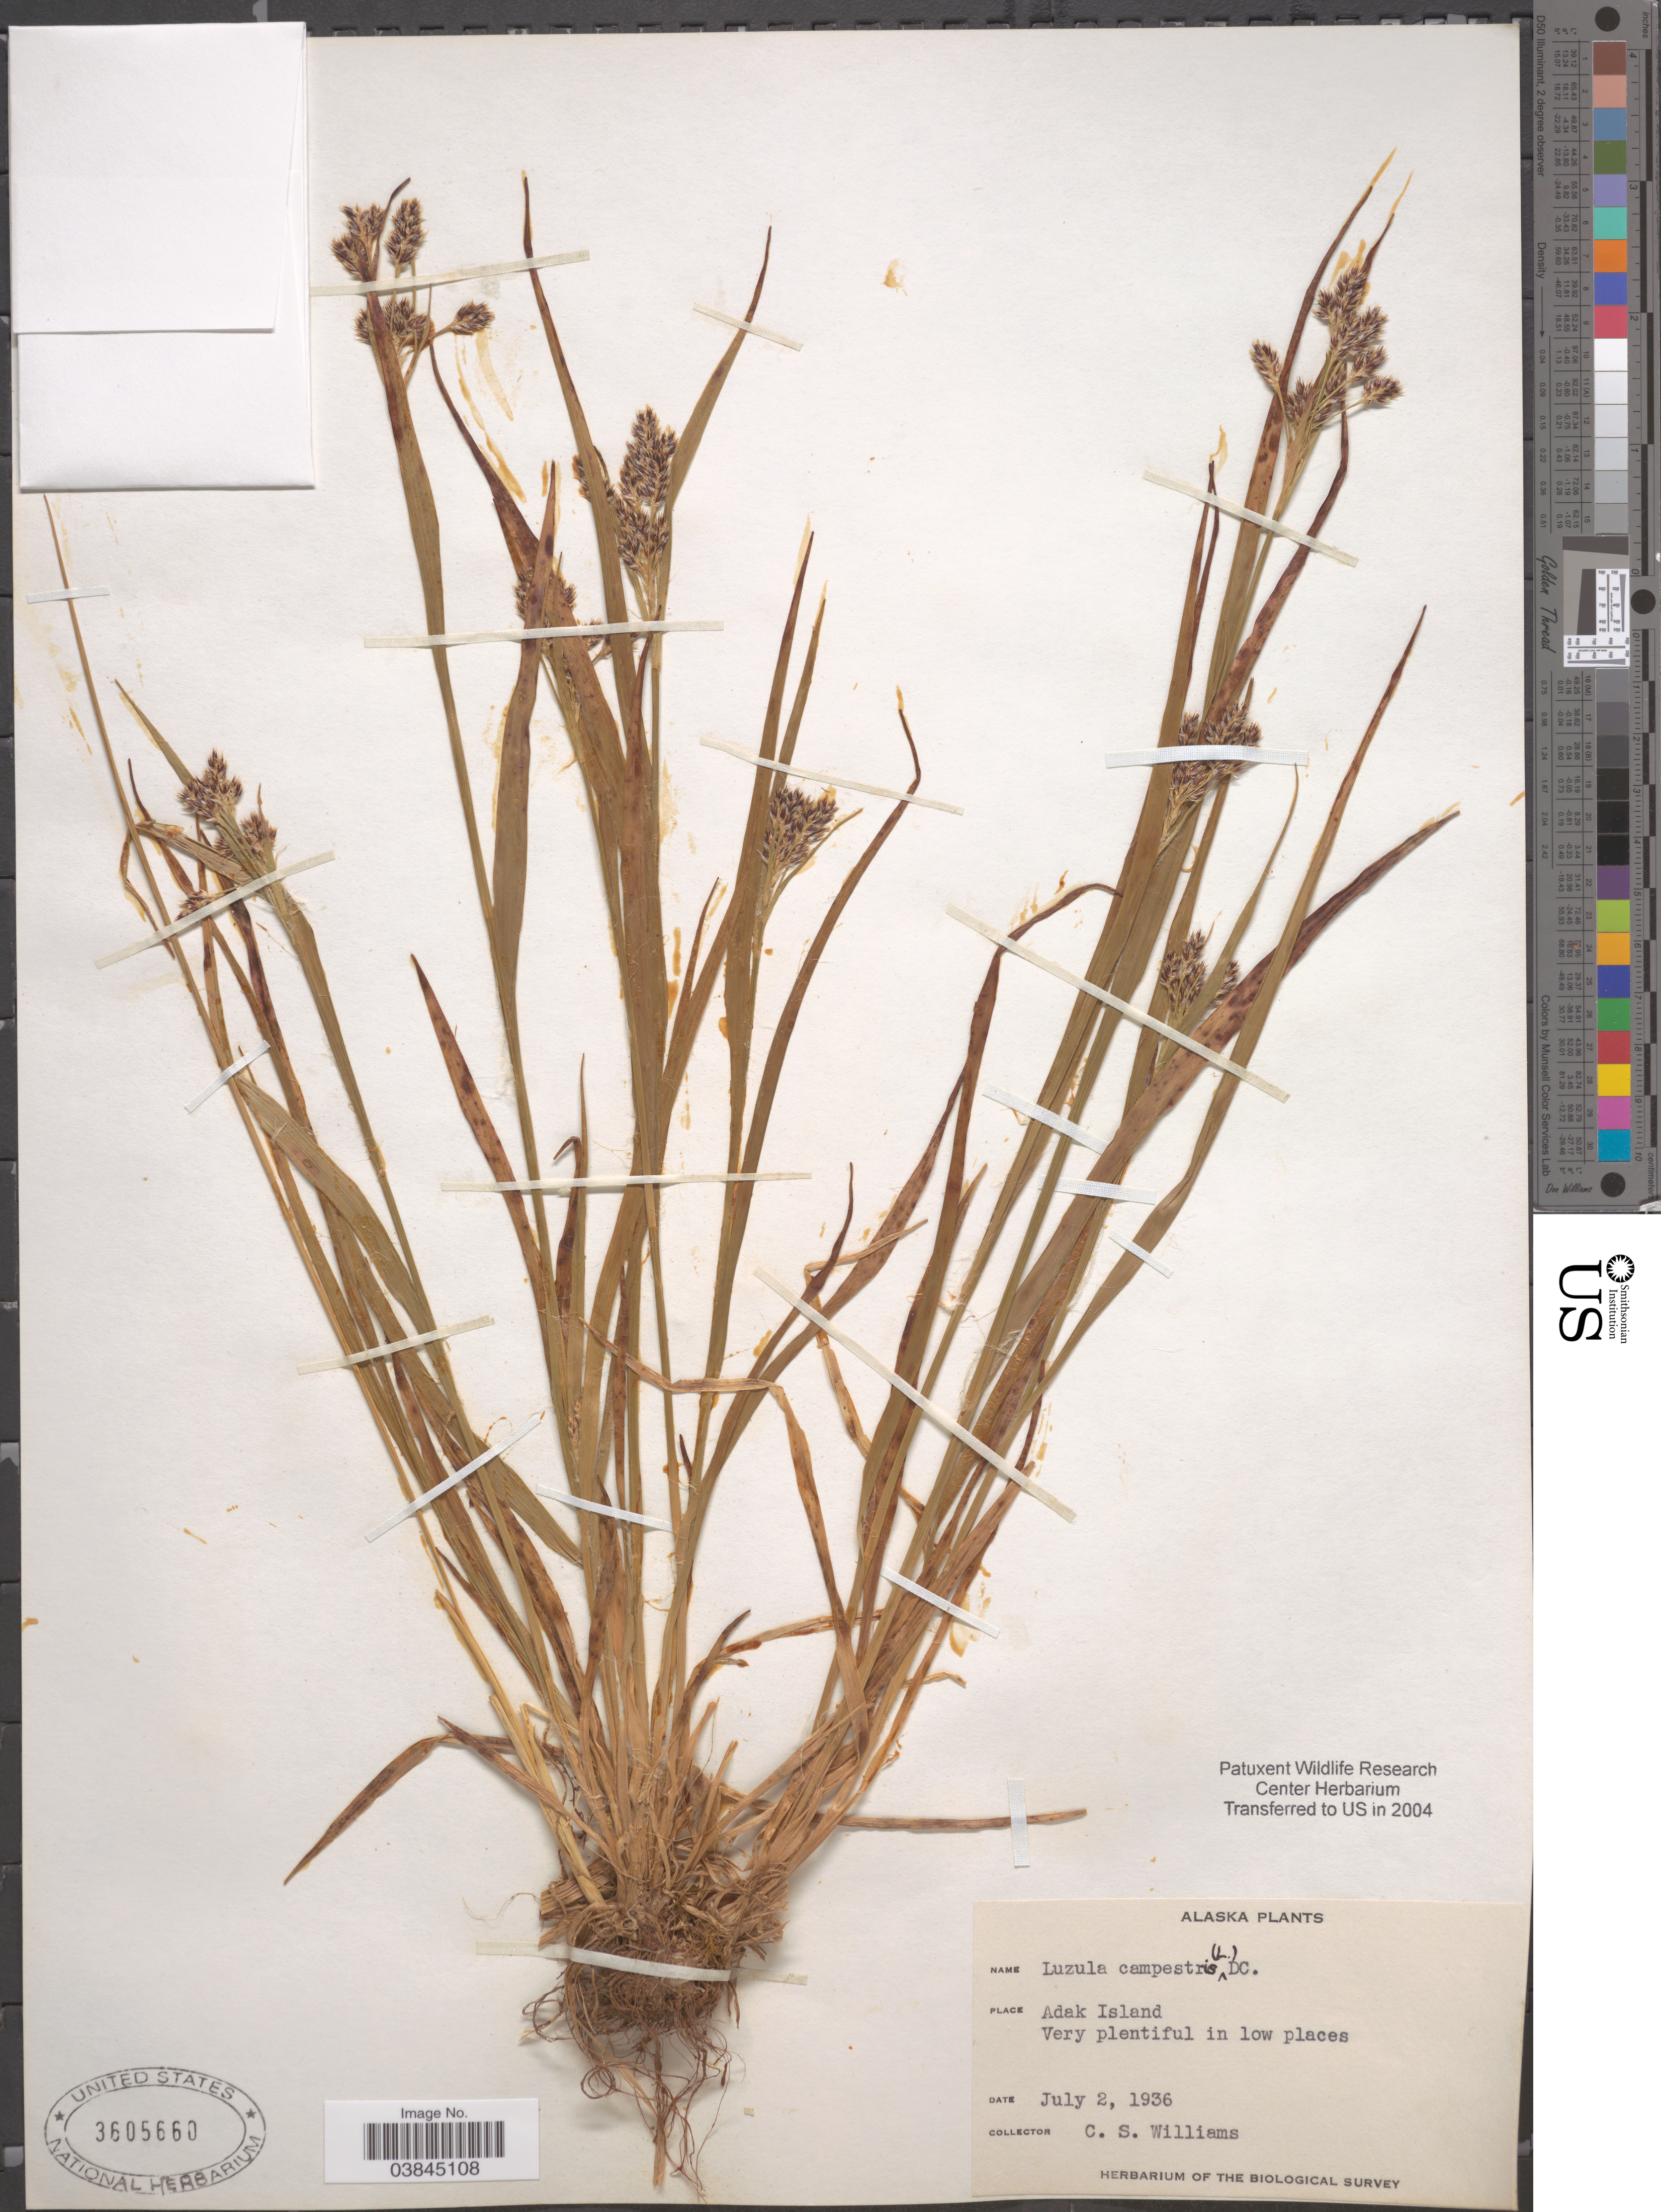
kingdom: Plantae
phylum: Tracheophyta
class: Liliopsida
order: Poales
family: Juncaceae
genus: Luzula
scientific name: Luzula campestris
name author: (L.) DC.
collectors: C. Williams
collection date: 1936-07-02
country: United States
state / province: Alaska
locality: Adak Island.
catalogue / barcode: US 3605660